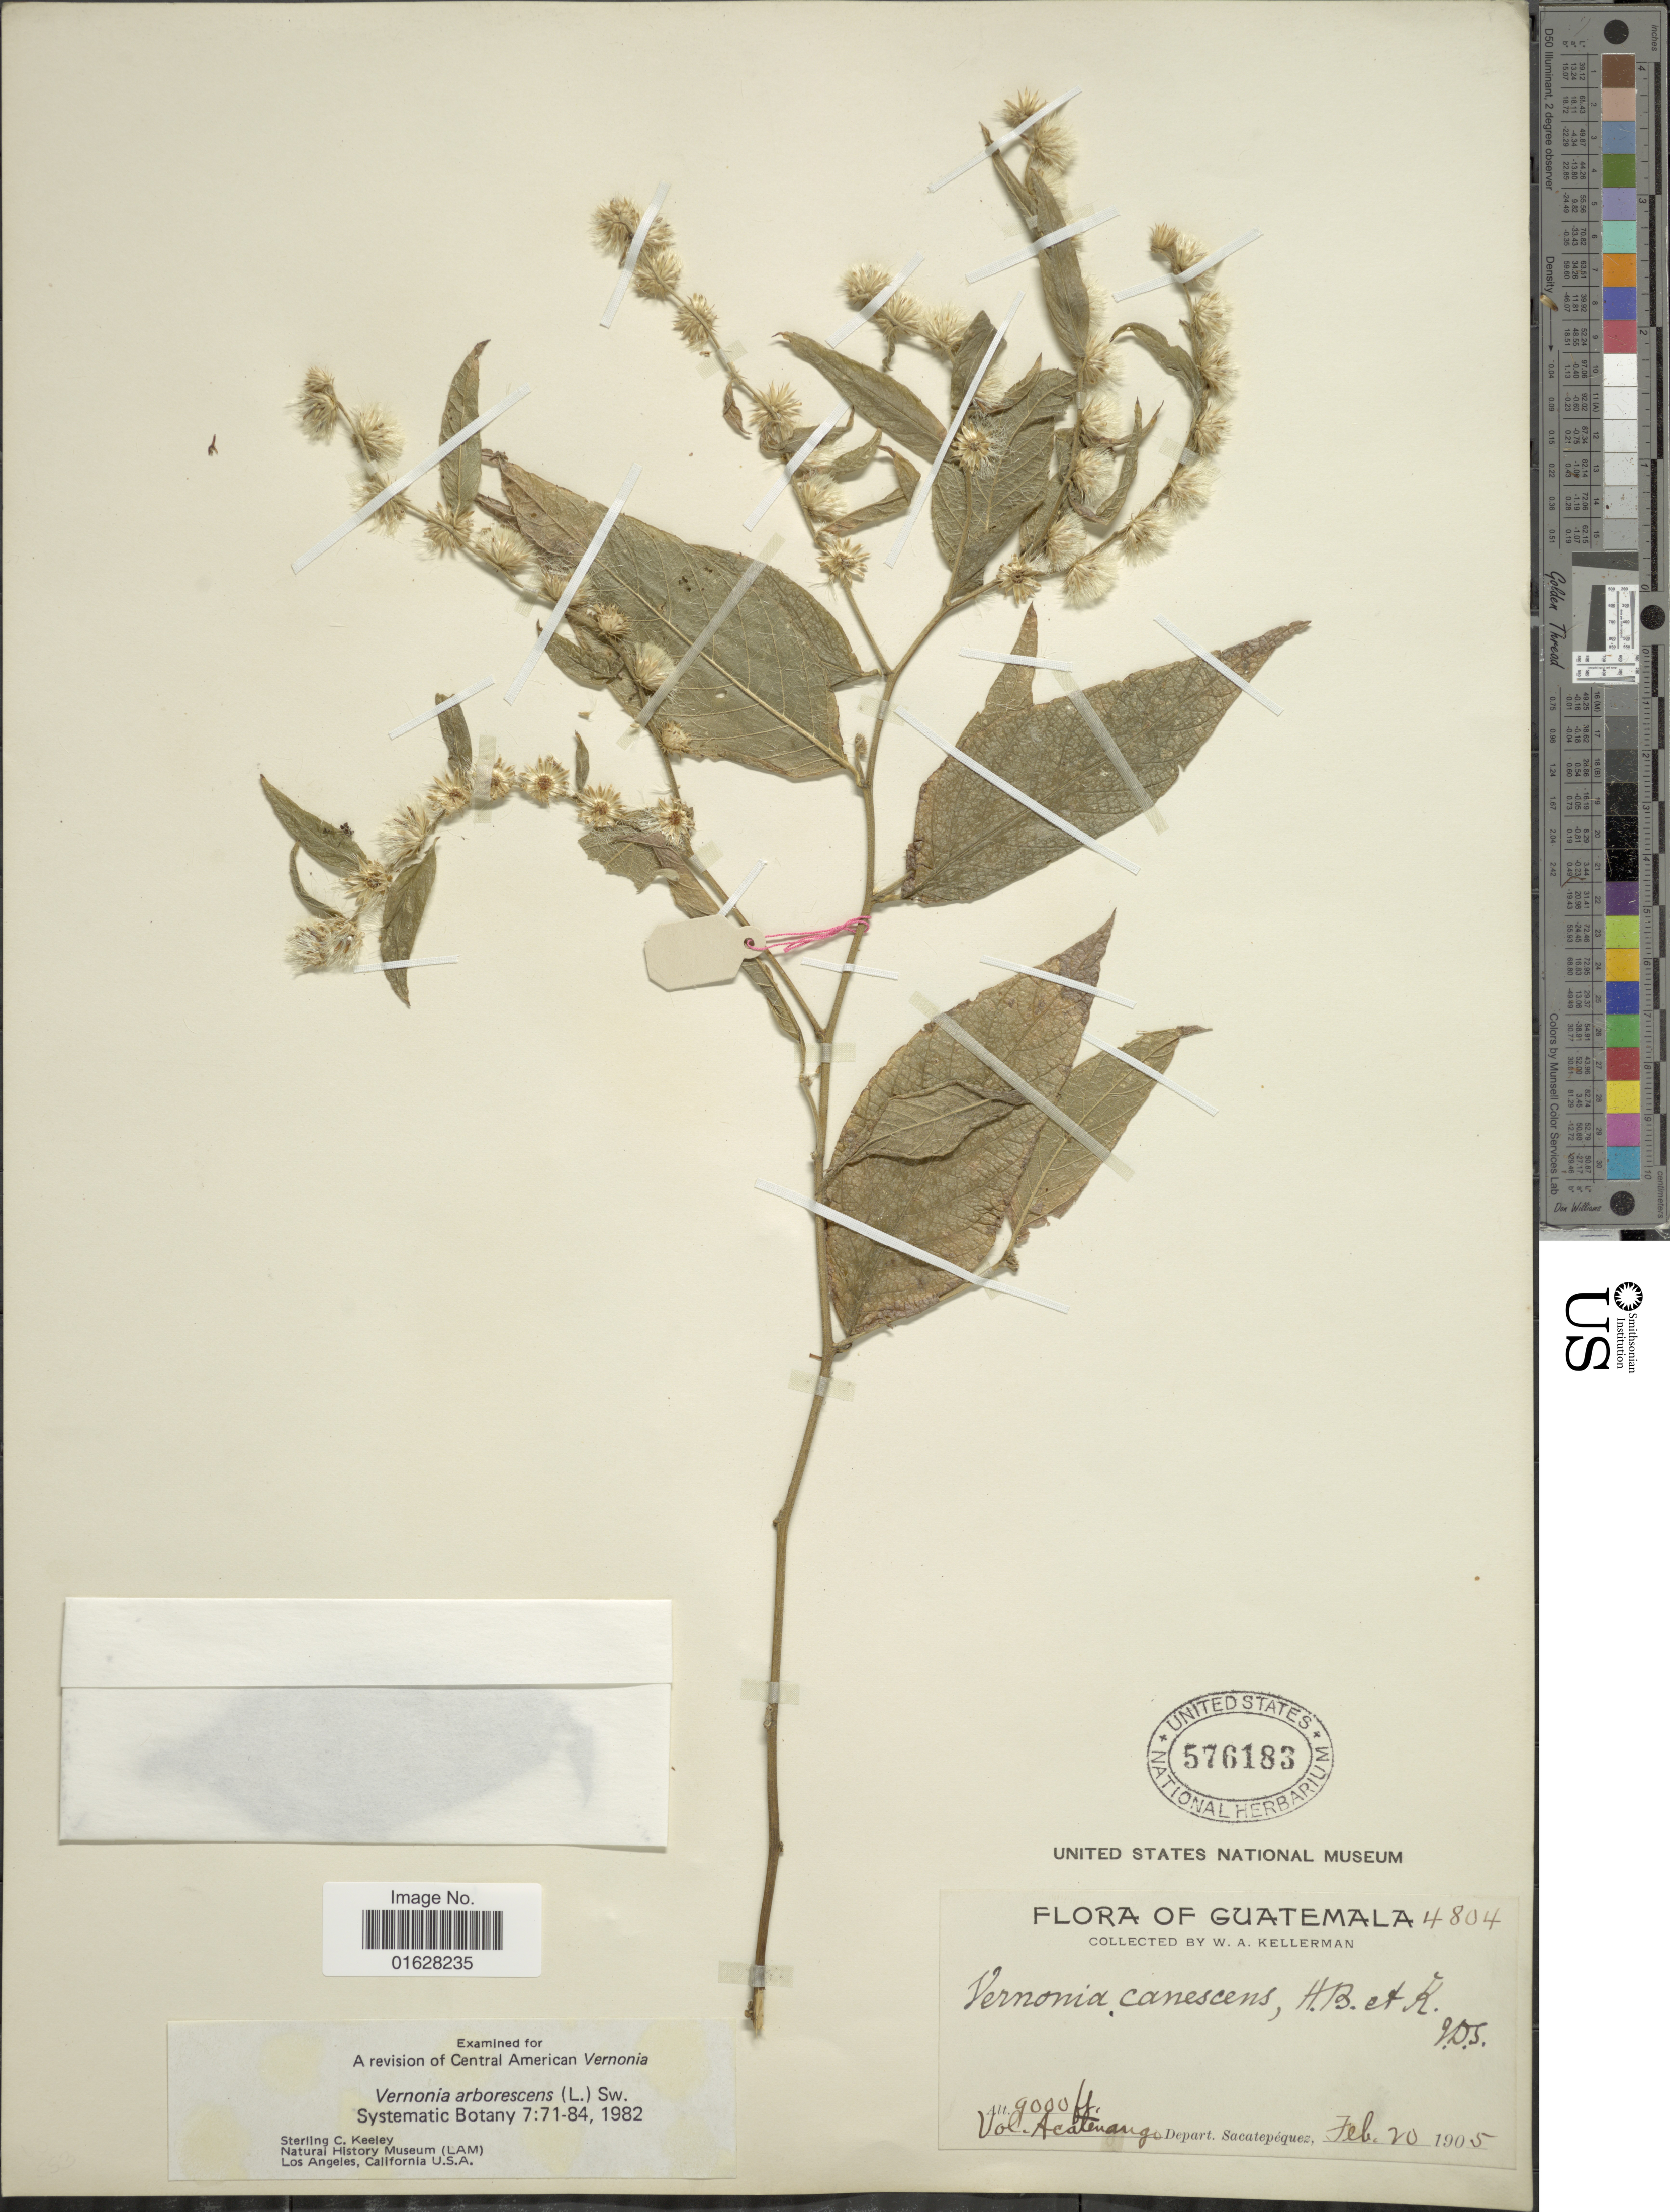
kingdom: Plantae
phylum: Tracheophyta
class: Magnoliopsida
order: Asterales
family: Asteraceae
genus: Lepidaploa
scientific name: Lepidaploa canescens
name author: (Kunth) H. Rob.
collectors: W. Kellerman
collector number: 4804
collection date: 1905-02-20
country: Guatemala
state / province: Sacatepéquez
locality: Vol. Acatenango, Depart. Sacatepequez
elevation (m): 2743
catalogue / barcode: US 576183